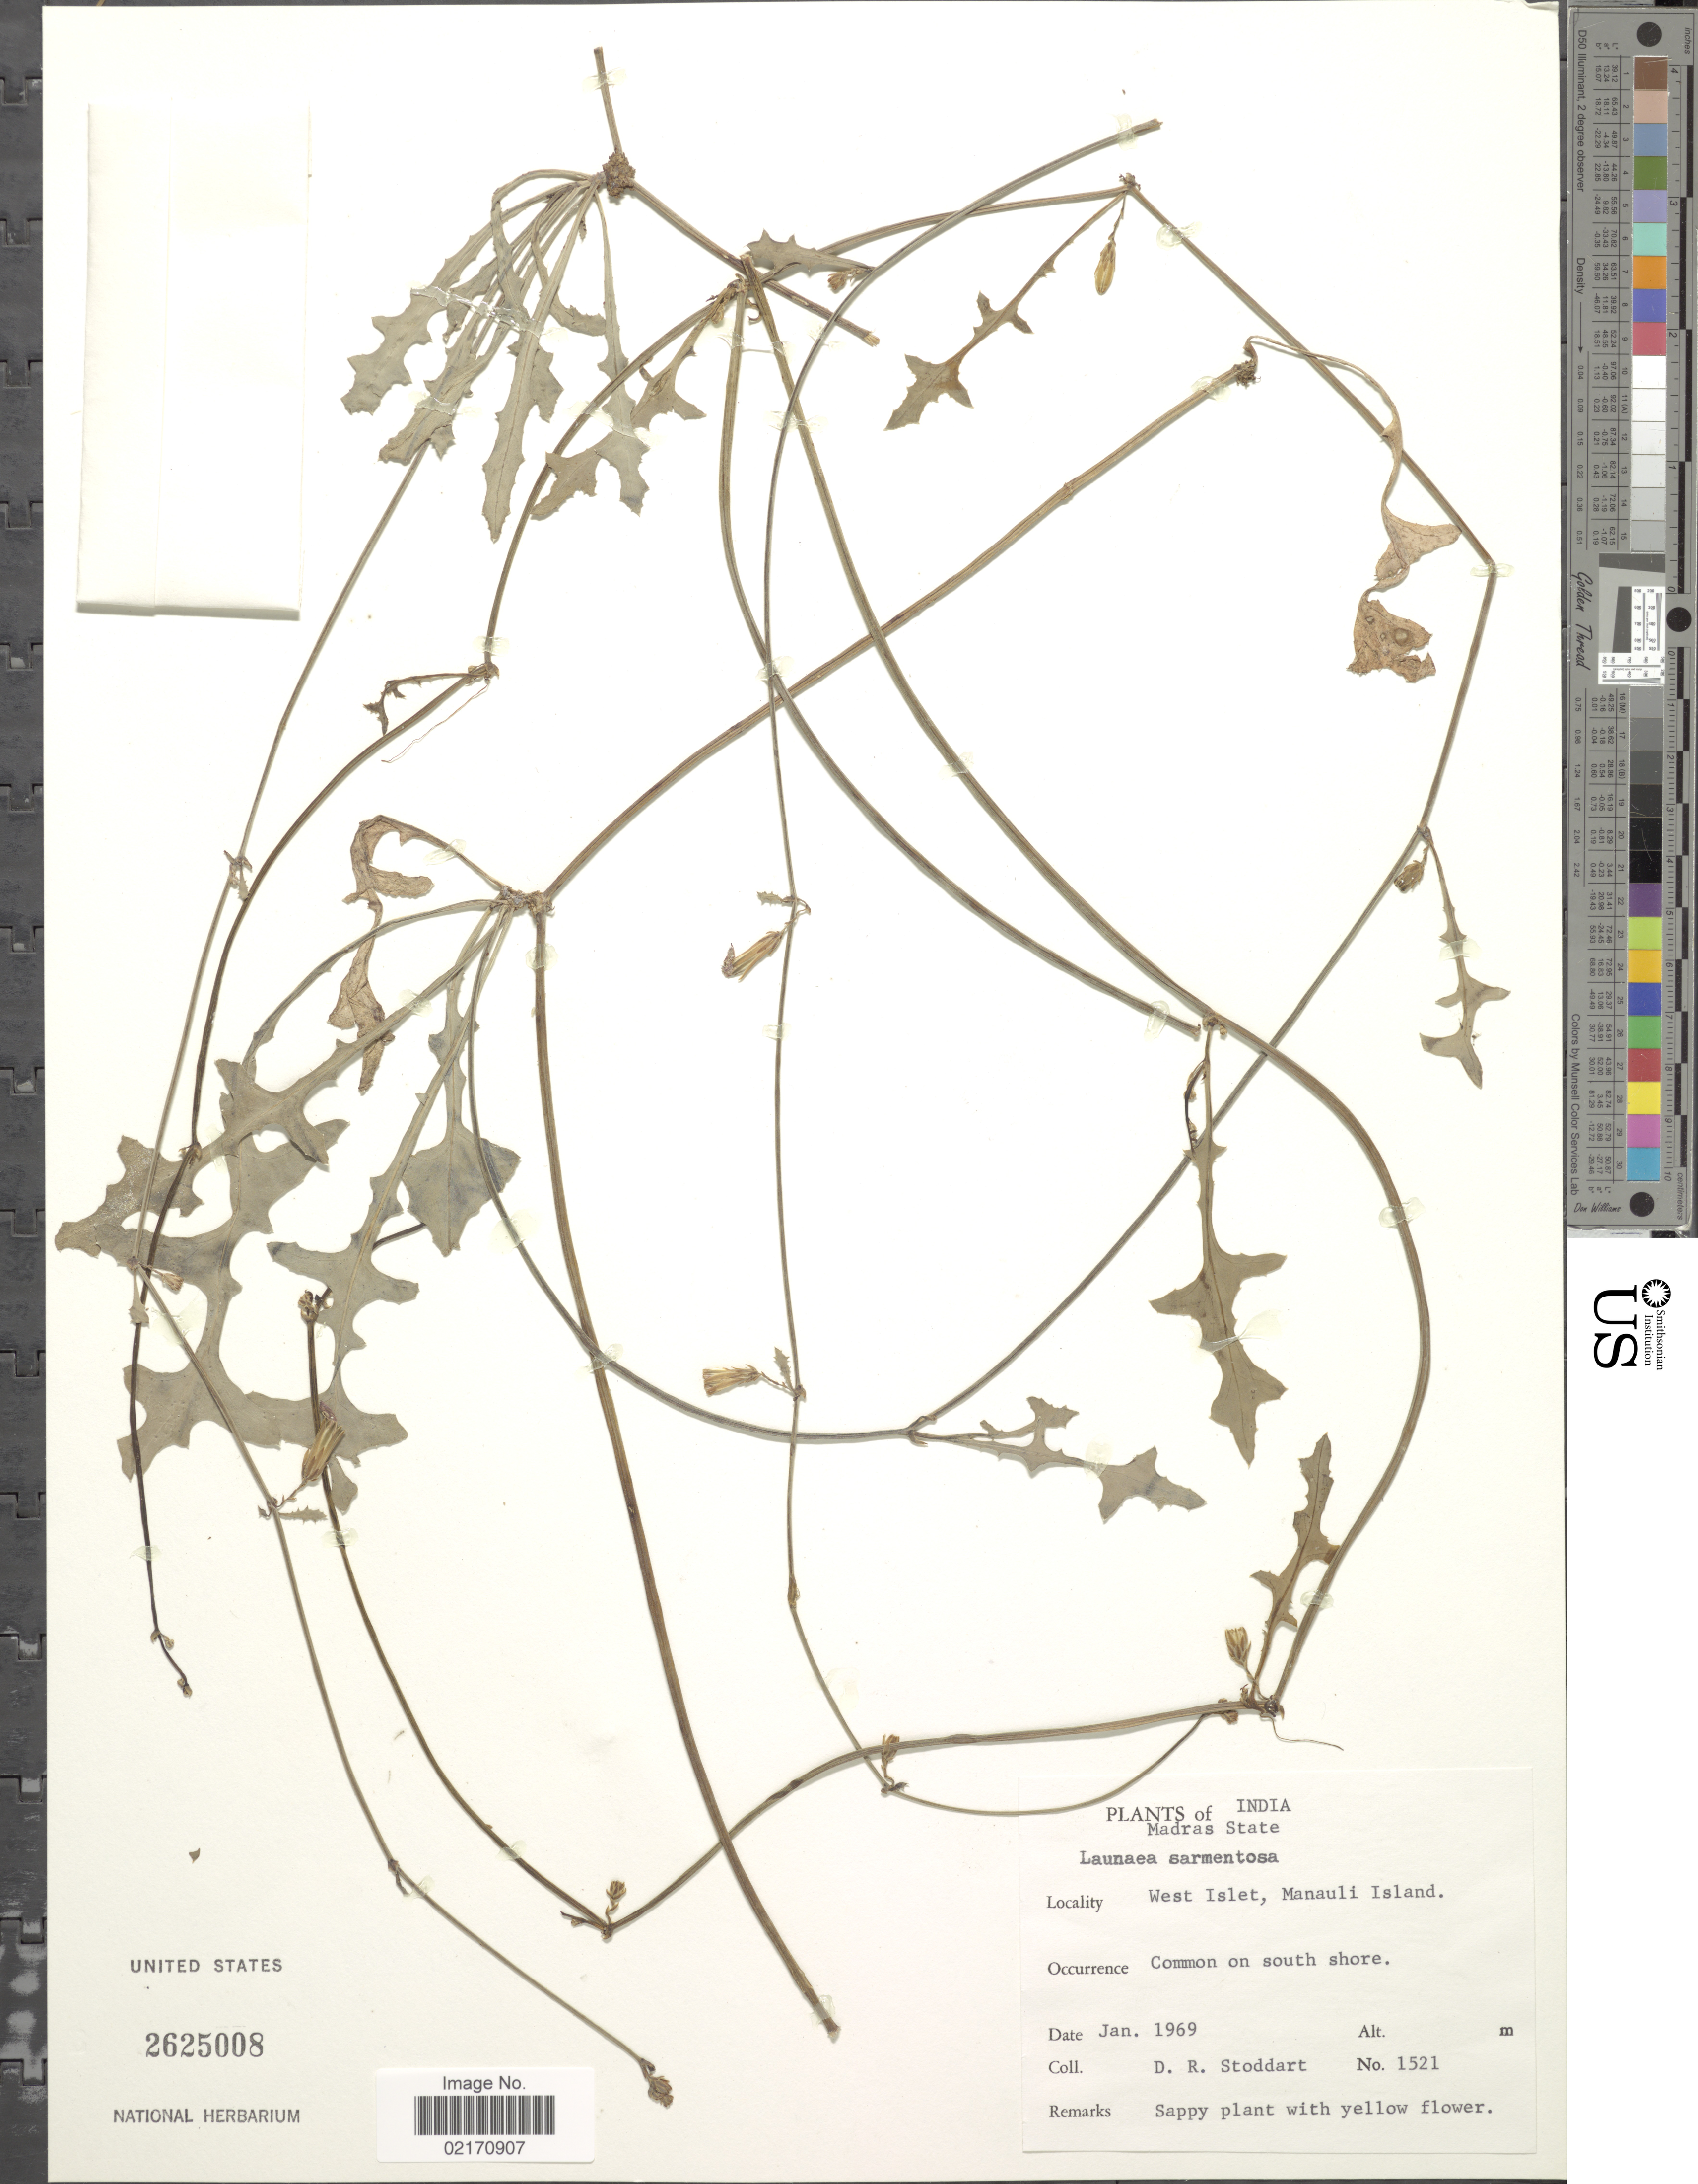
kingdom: Plantae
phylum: Tracheophyta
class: Magnoliopsida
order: Asterales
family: Asteraceae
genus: Launaea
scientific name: Launaea sarmentosa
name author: (Willd.) Kuntze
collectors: D. R. Stoddart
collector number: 1521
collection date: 1969-01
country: India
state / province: Tamil Nadu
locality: Madras State, West Islet, Manauli Island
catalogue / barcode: US 2625008